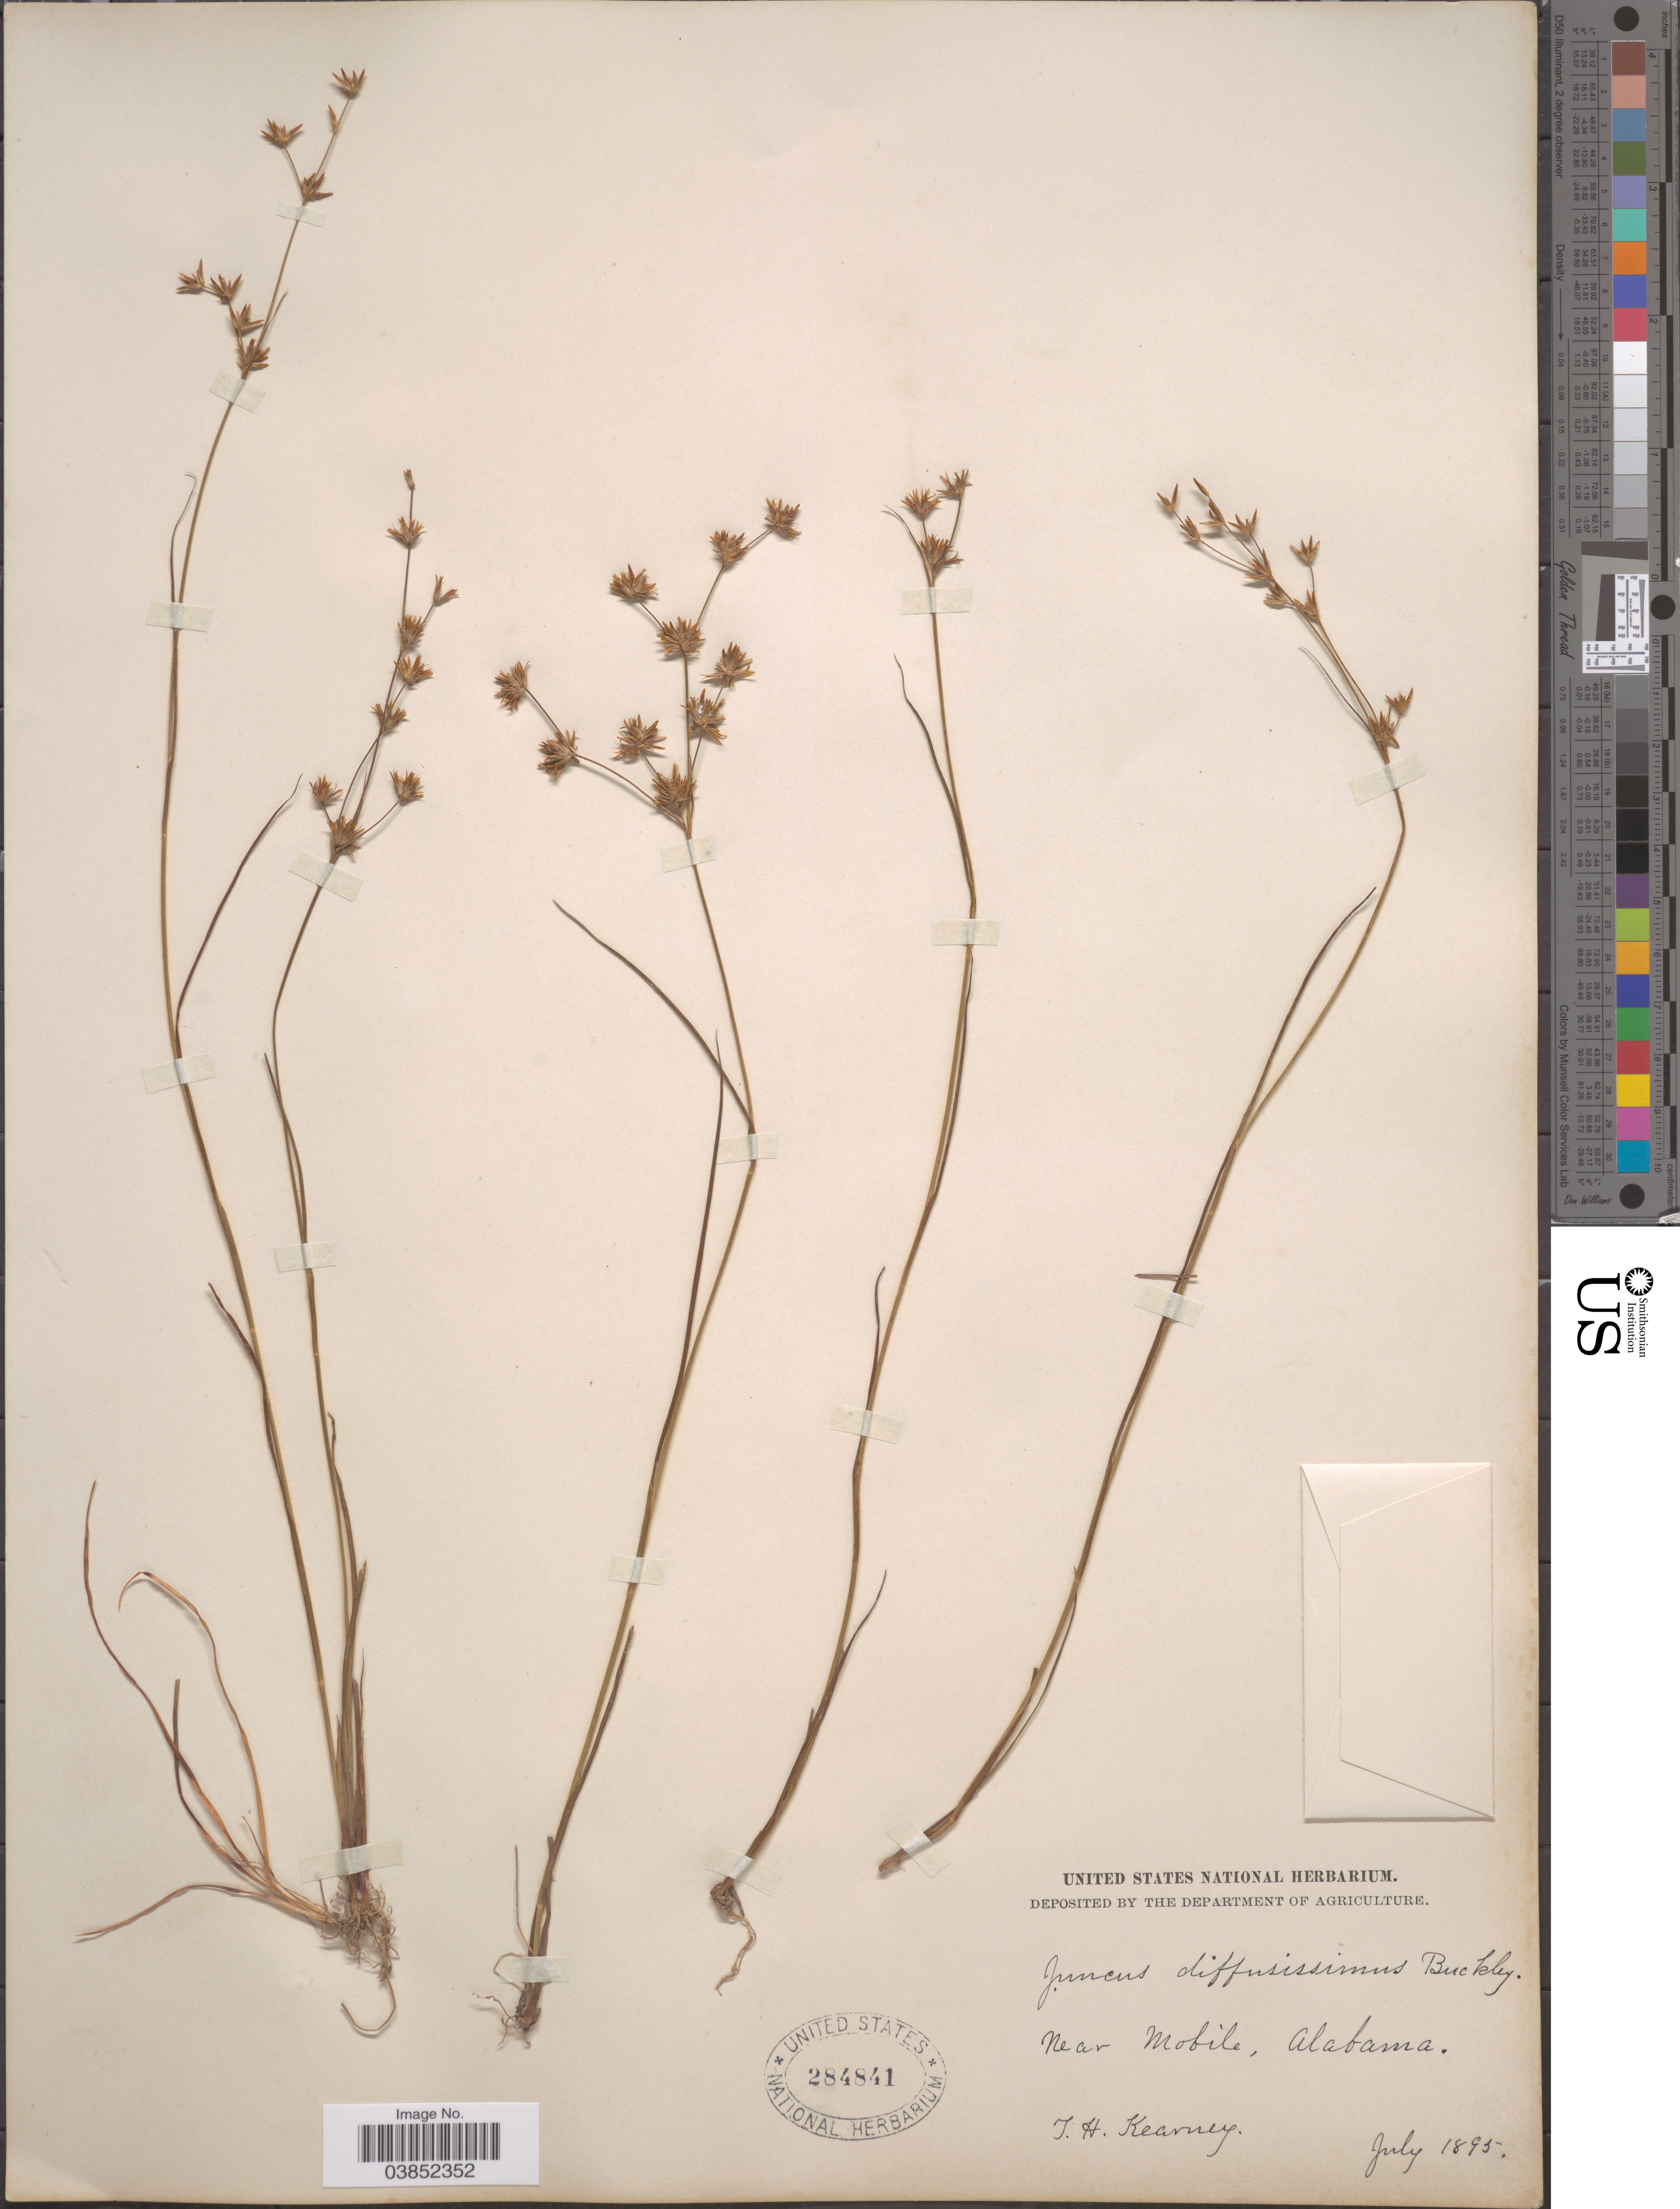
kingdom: Plantae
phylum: Tracheophyta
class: Liliopsida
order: Poales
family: Juncaceae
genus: Juncus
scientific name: Juncus diffusissimus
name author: Buckley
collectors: T. H. Kearney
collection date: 1895-07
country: United States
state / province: Alabama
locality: Near Mobile.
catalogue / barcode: US 284841